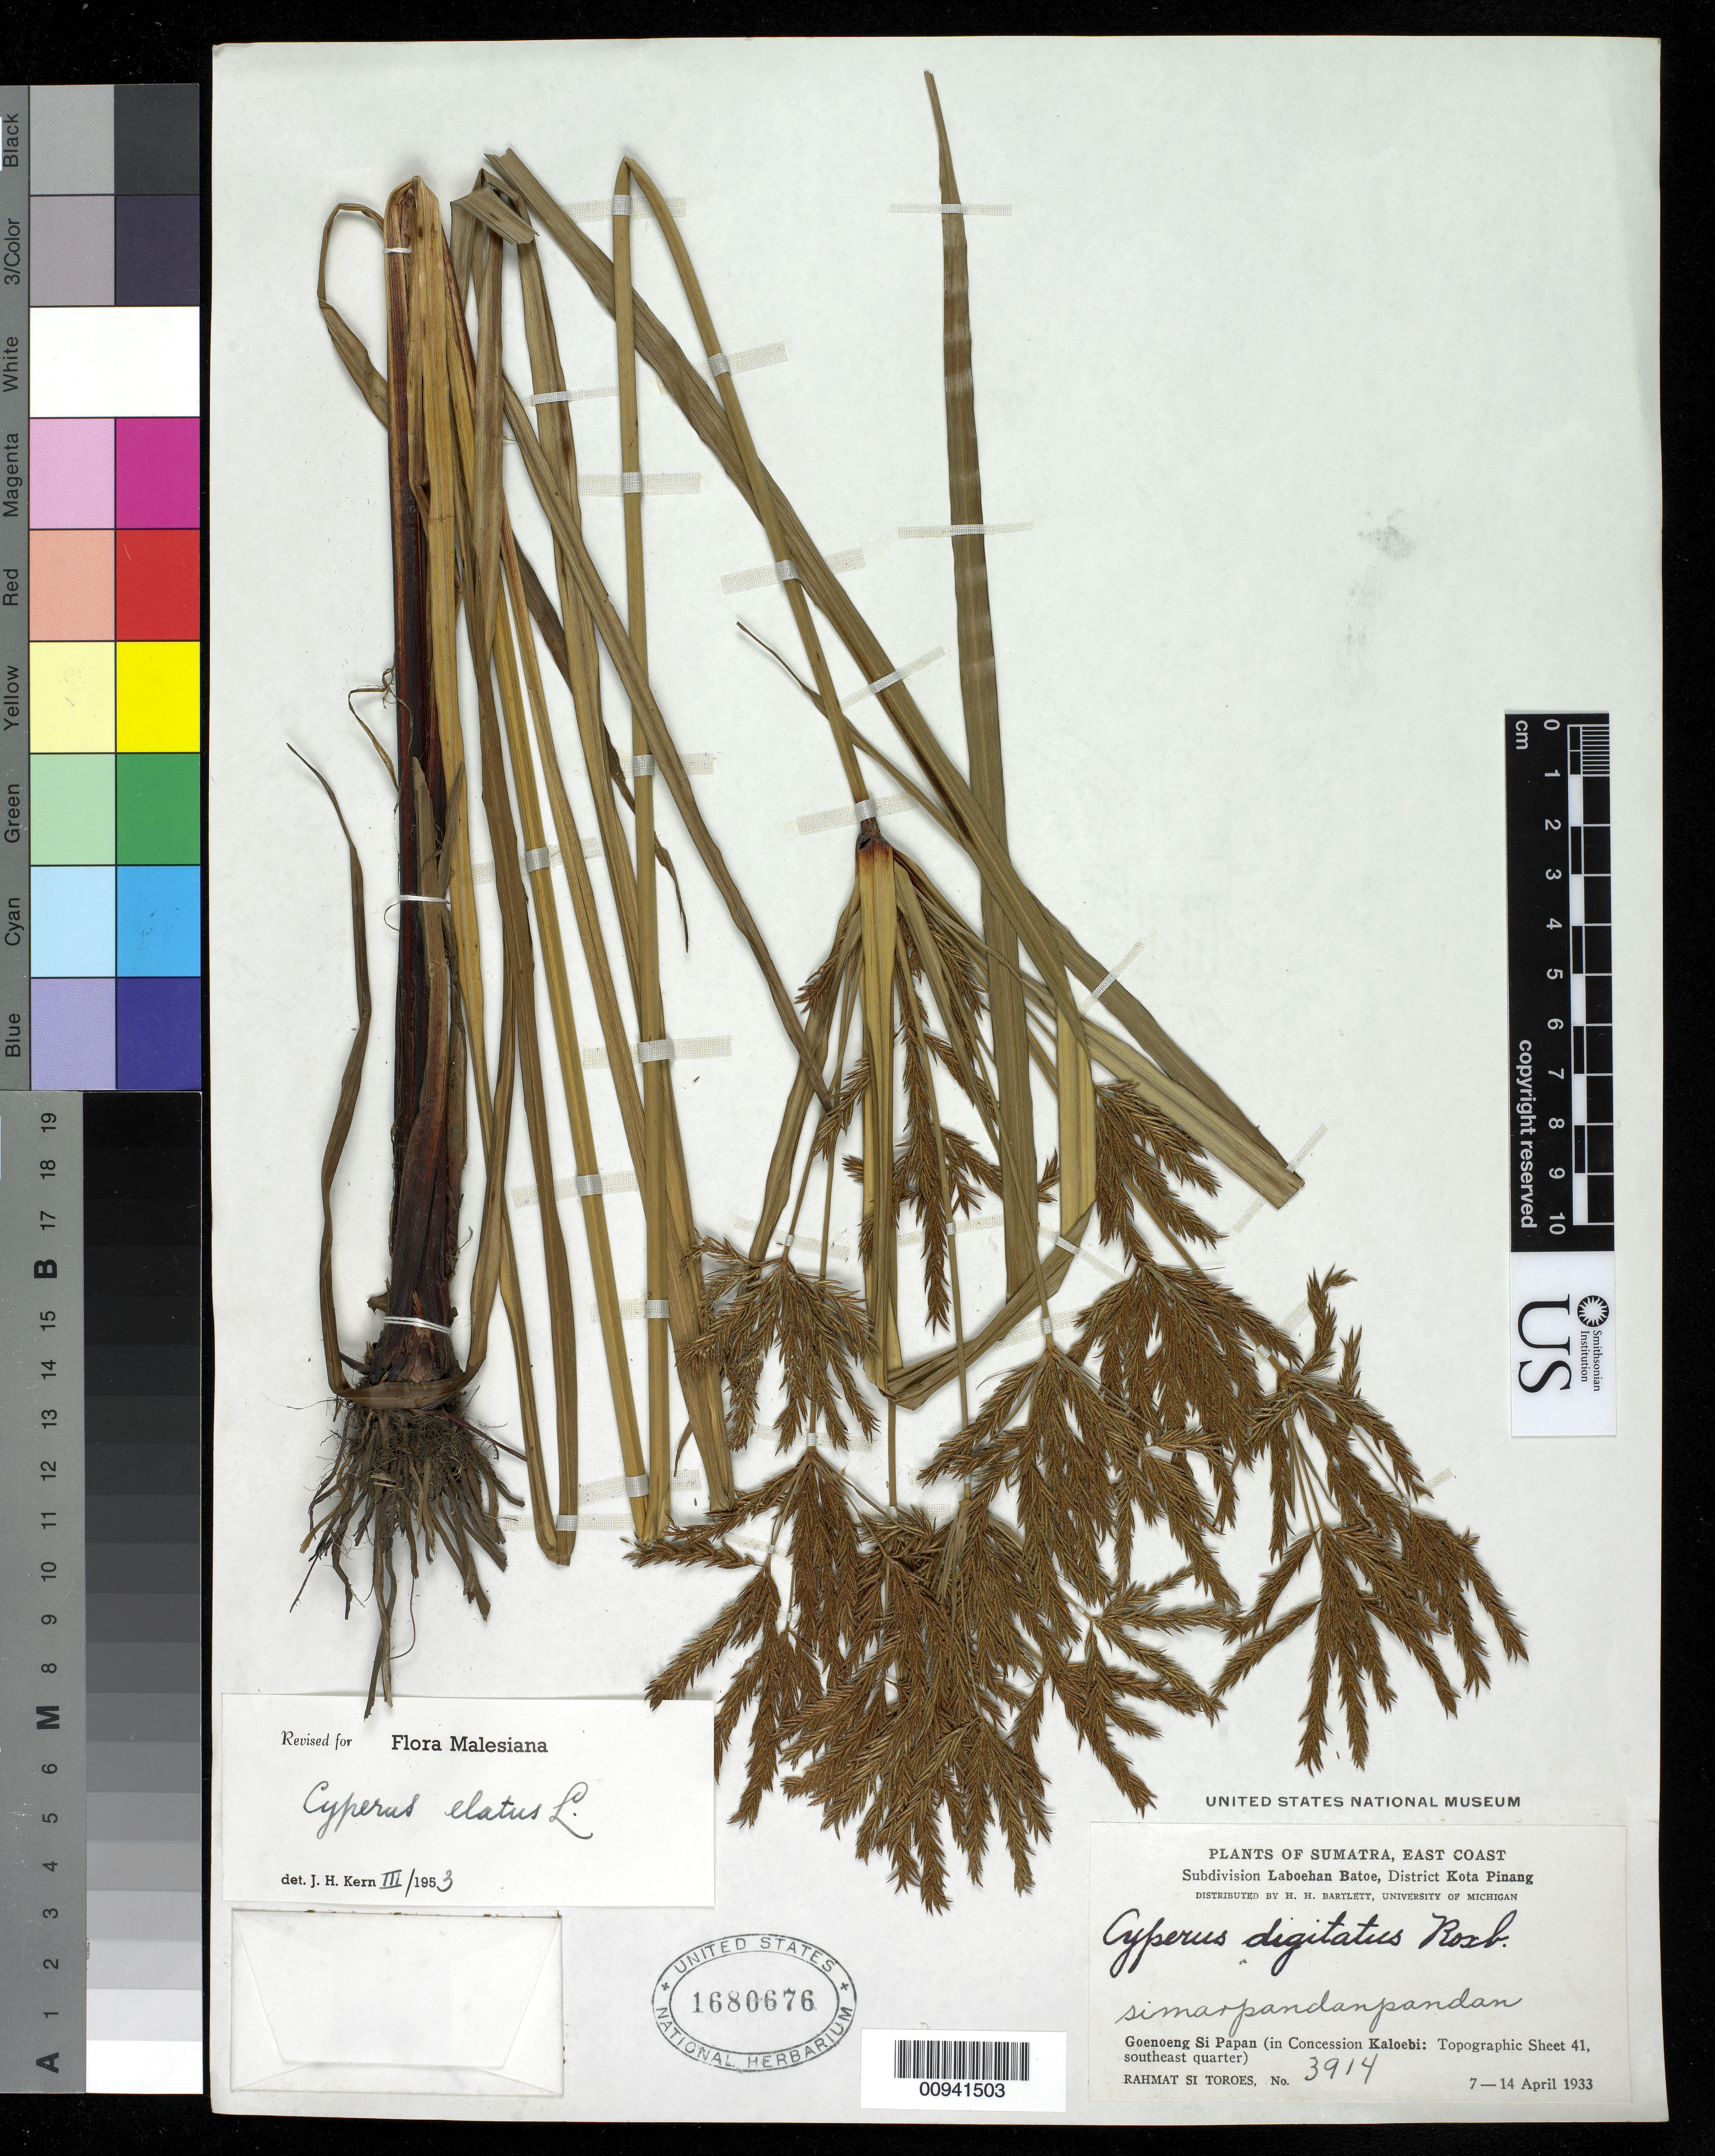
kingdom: Plantae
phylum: Tracheophyta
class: Liliopsida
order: Poales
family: Cyperaceae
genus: Cyperus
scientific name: Cyperus elatus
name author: L.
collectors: Rahmat Si Boeea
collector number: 3914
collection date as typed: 07 Apr 1933 to 14 Apr 1933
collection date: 1933-04-07/1933-04-14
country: Indonesia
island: Sumatra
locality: Subdivision Laboehan Batoe, District Kota Pinang, Goenoeng Si Papan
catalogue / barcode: US 1680676